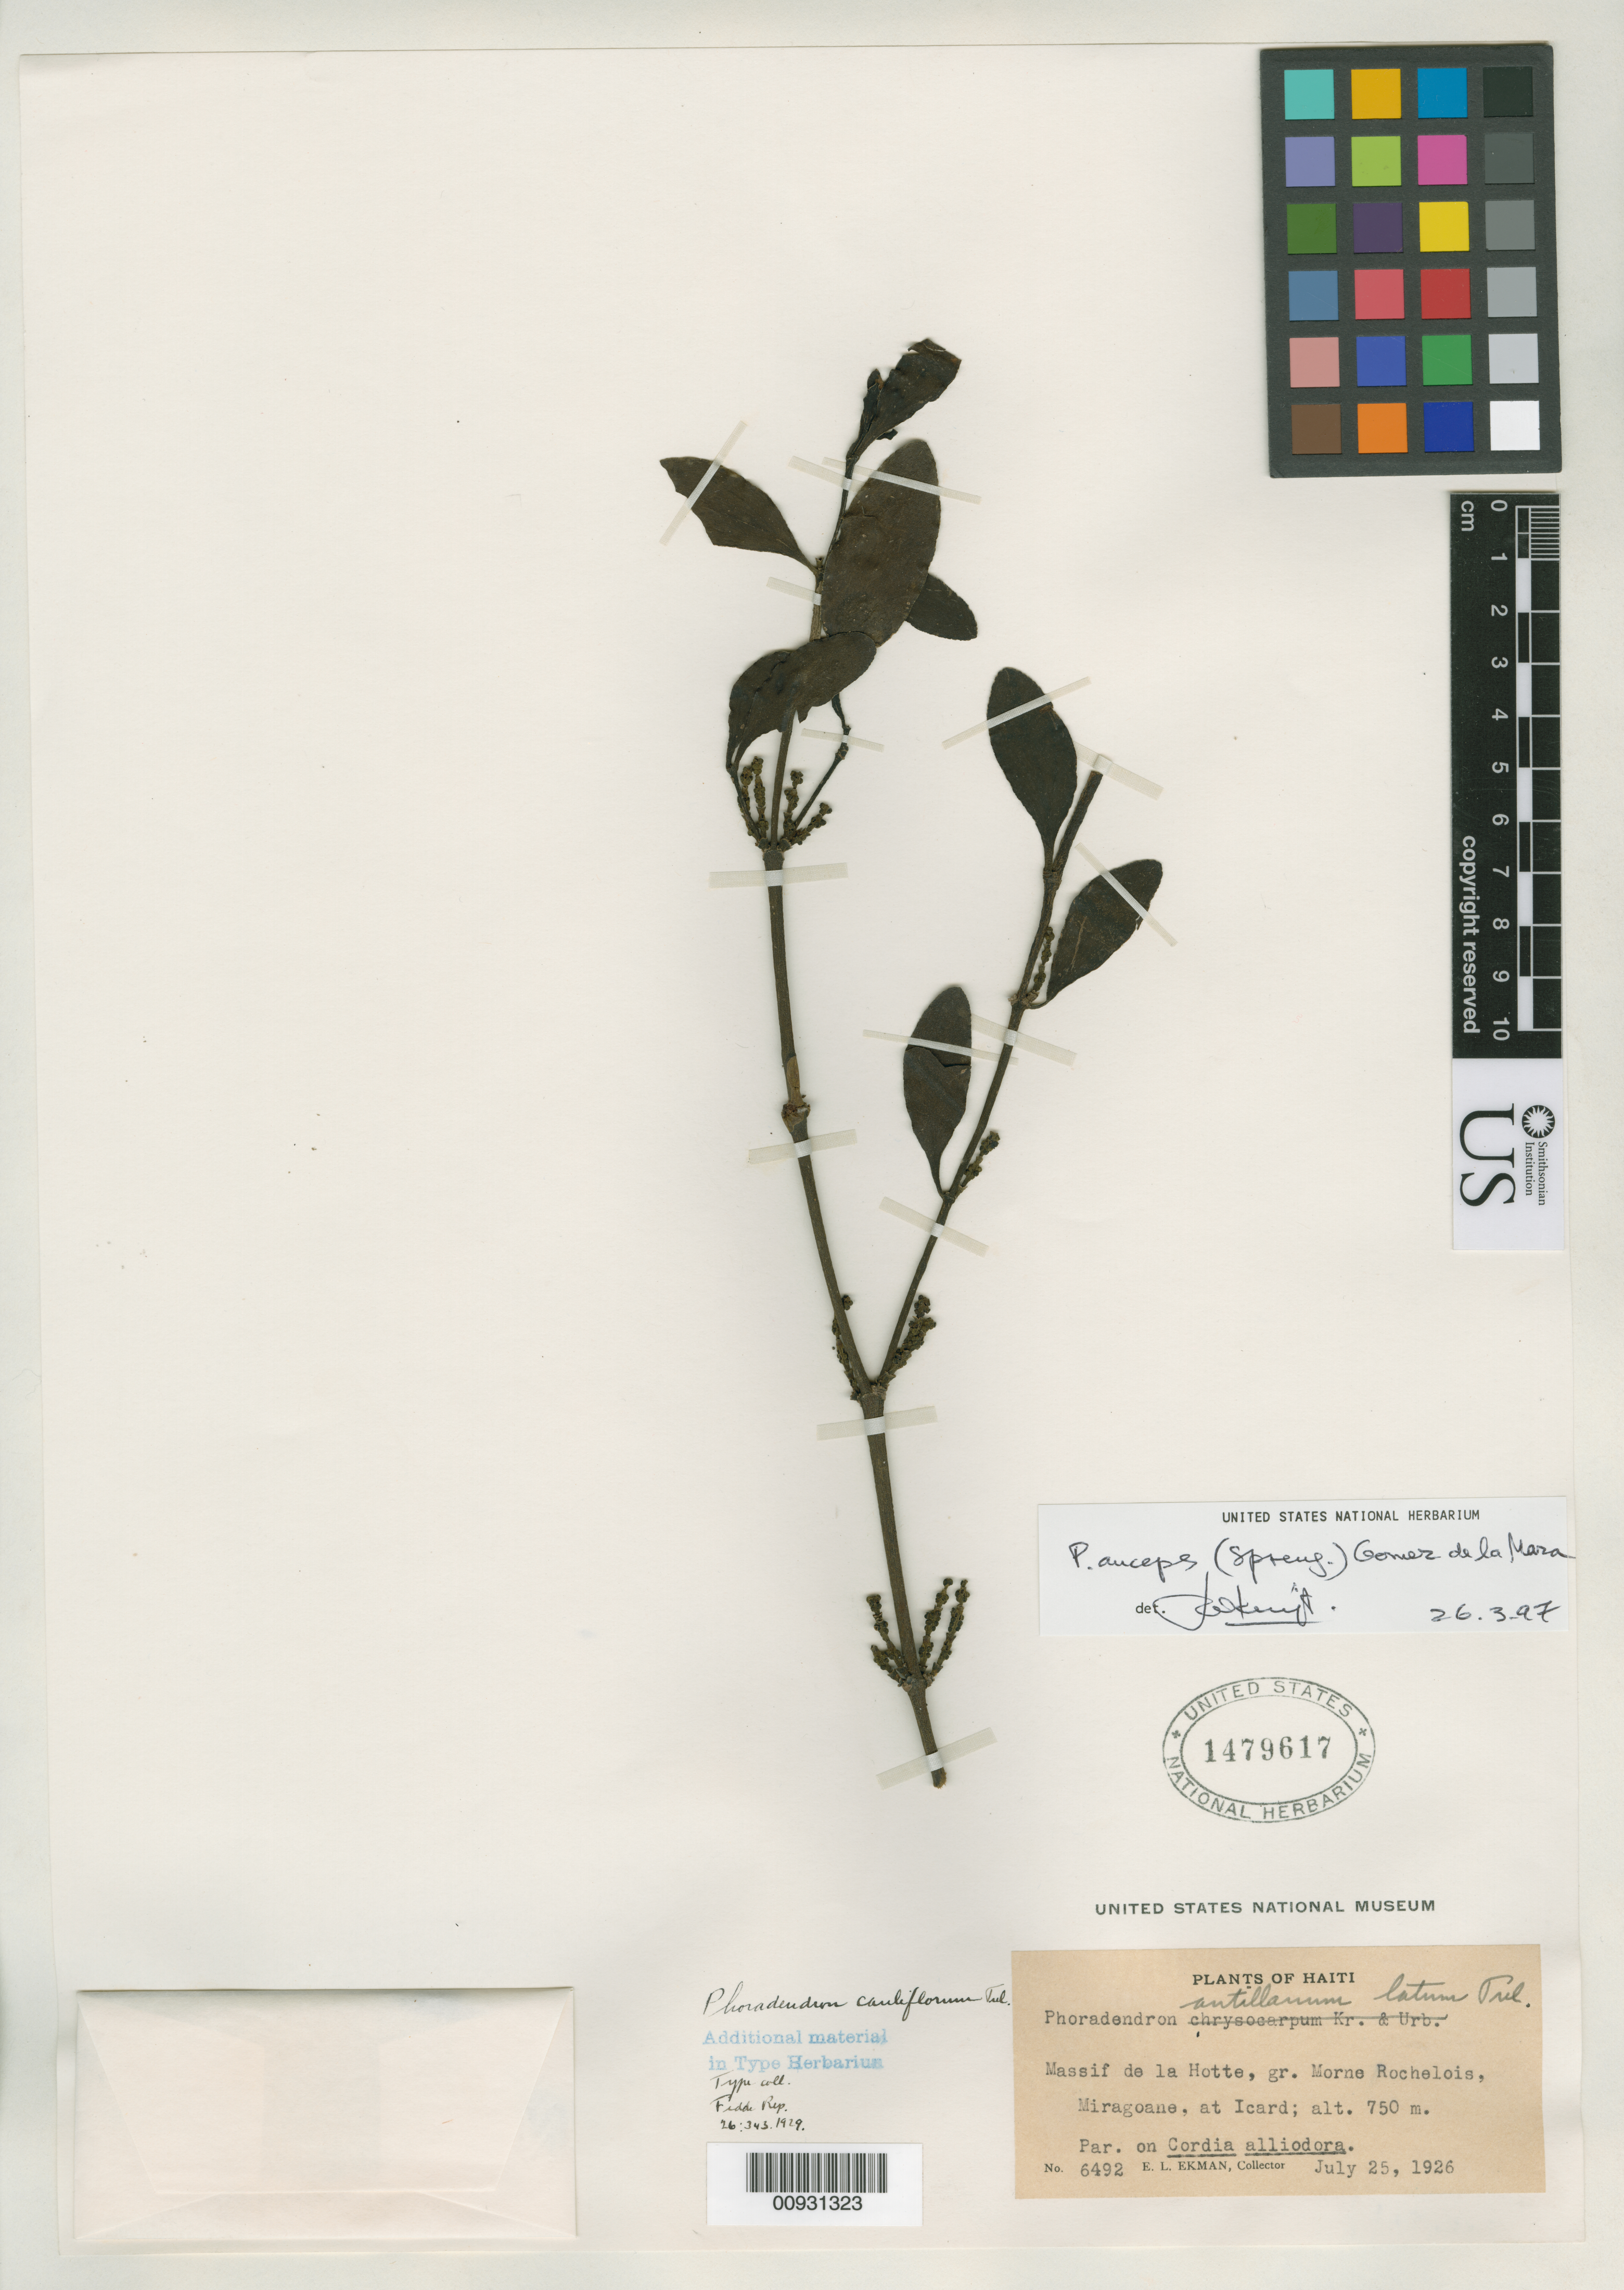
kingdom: Plantae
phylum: Tracheophyta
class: Magnoliopsida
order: Santalales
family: Viscaceae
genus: Phoradendron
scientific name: Phoradendron cauliflorum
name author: Trel.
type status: Isotype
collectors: E. L. Ekman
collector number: H6492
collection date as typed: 25 Jul 1926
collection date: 1926-07-25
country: Haiti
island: Hispaniola Island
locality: Massif de la Hotte, gr. Morne Rochelois, Miragoane, at Icard.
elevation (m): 750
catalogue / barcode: US 1479617